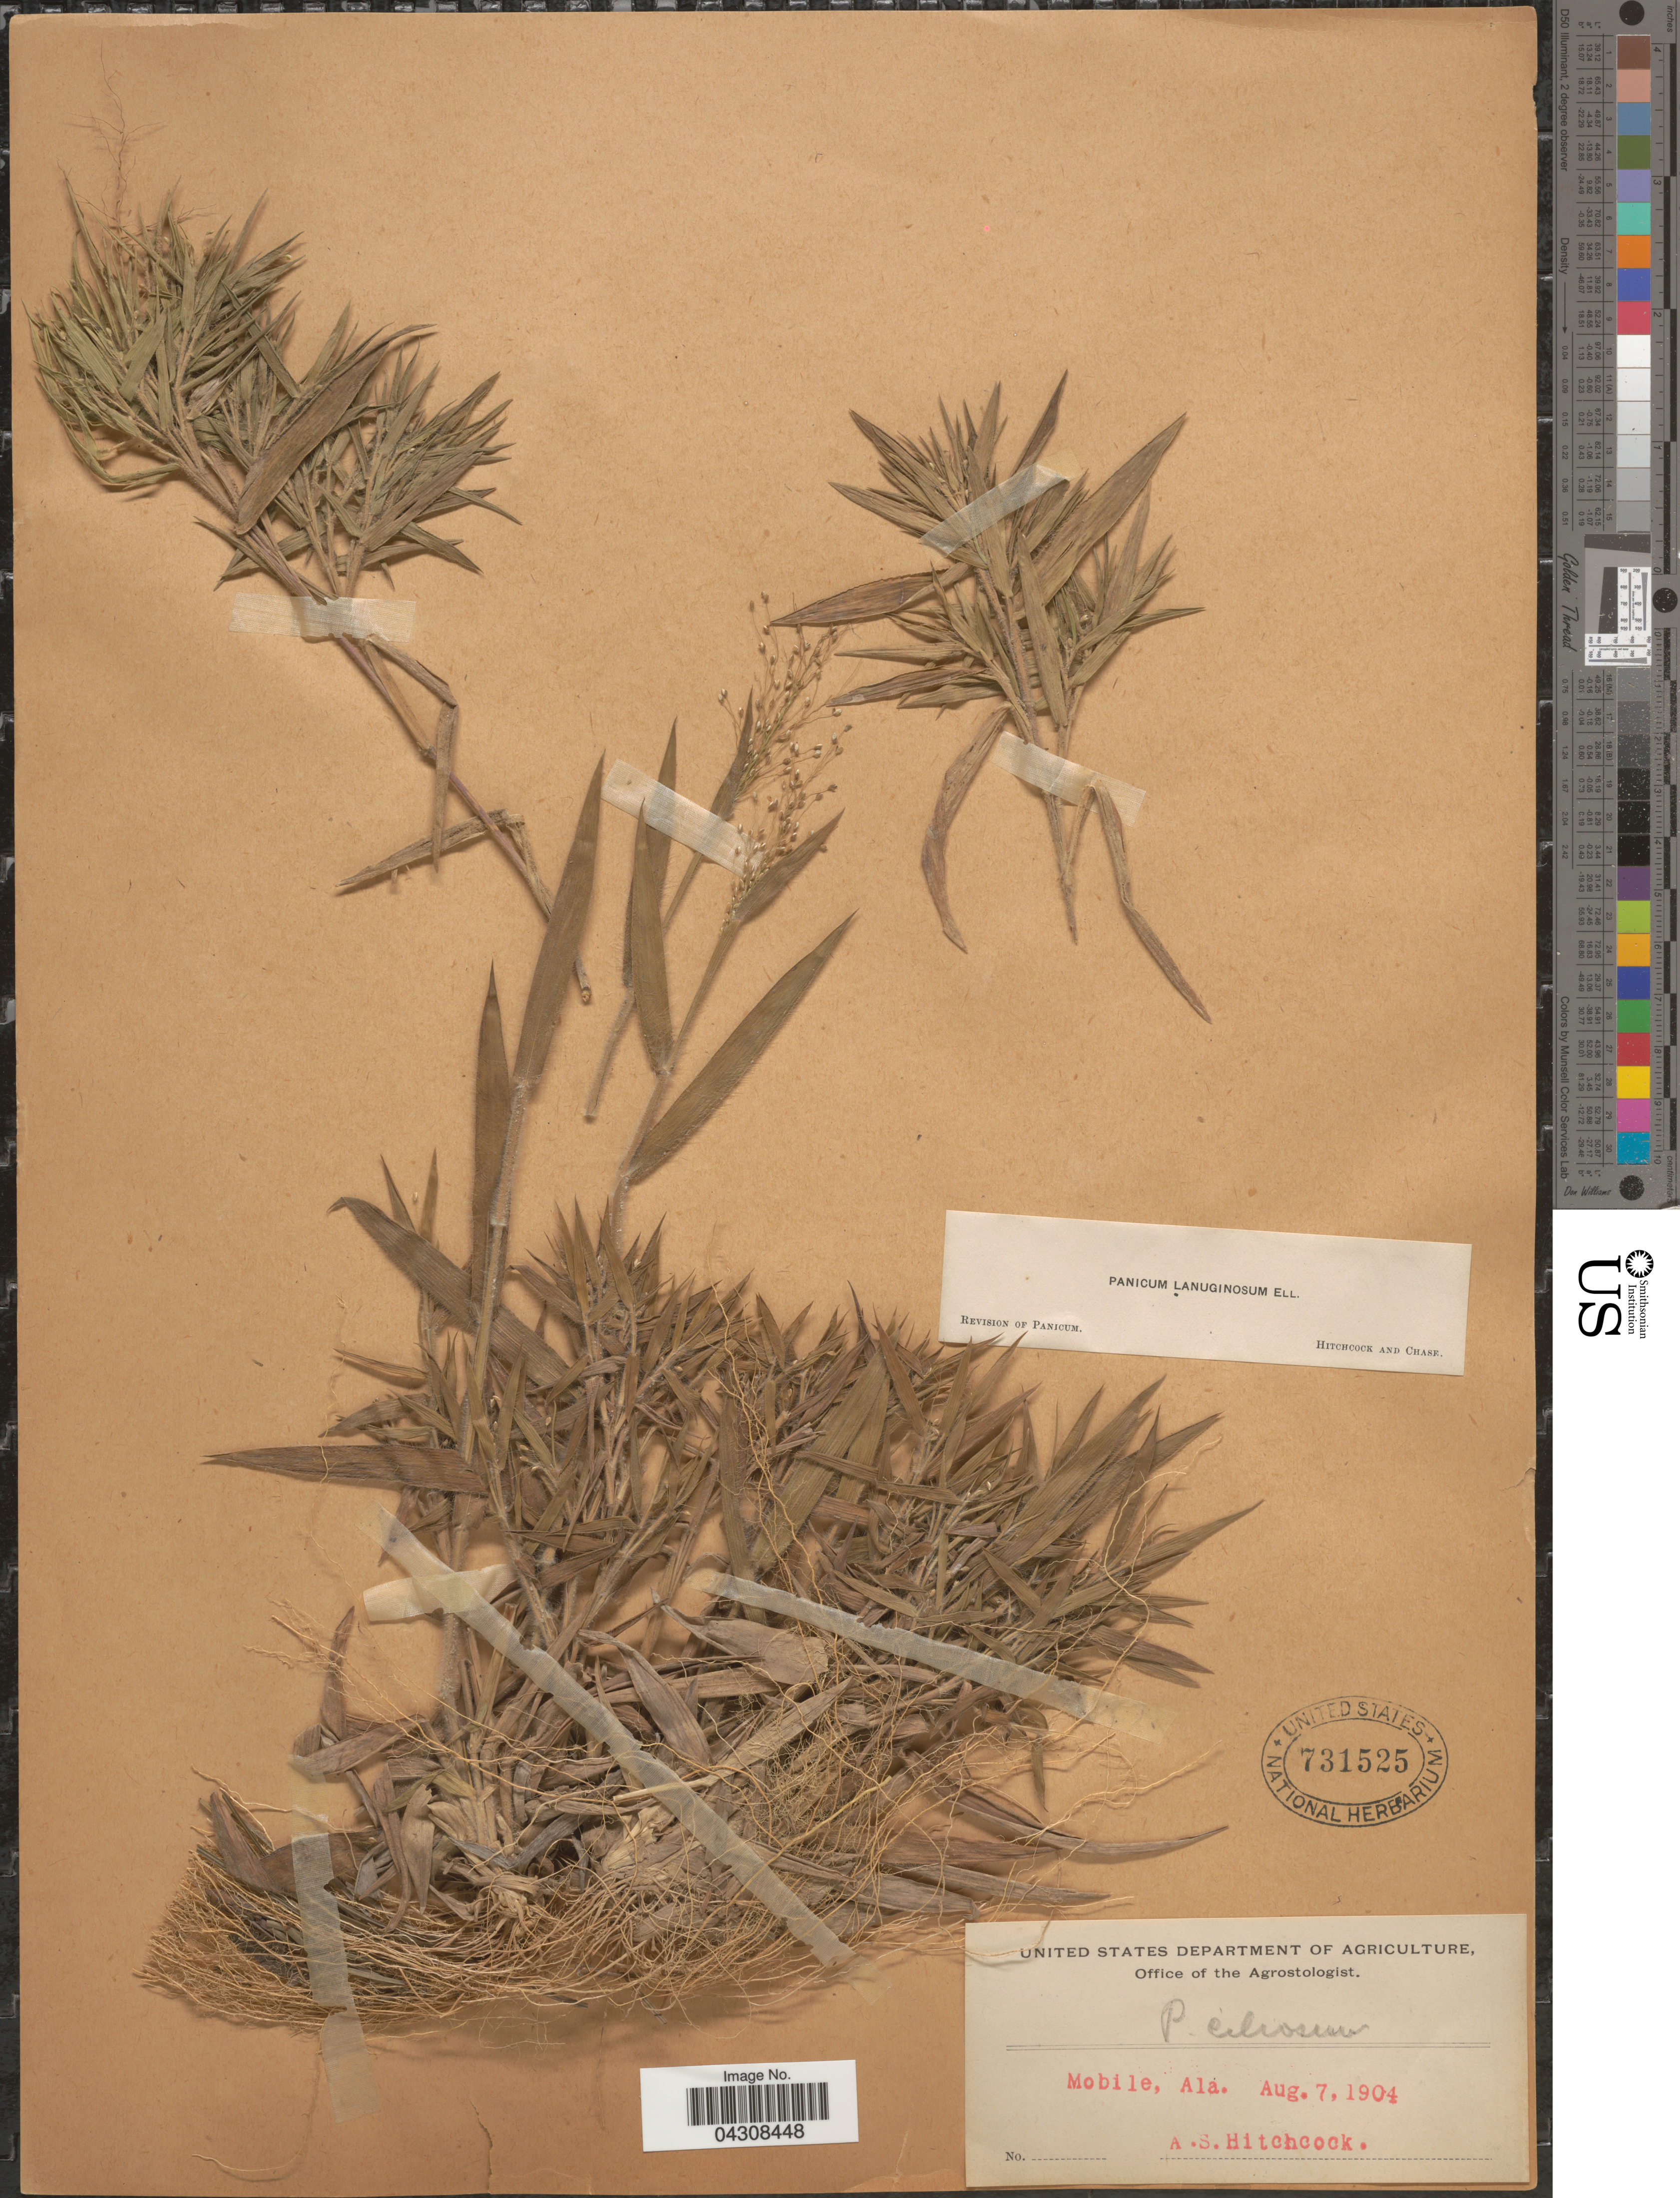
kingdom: Plantae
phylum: Tracheophyta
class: Liliopsida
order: Poales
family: Poaceae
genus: Dichanthelium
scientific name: Dichanthelium acuminatum var. acuminatum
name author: (Sw.) Gould & C.A. Clark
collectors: A. S. Hitchcock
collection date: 1904-08-07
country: United States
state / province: Alabama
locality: Mobile.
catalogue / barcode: US 731525